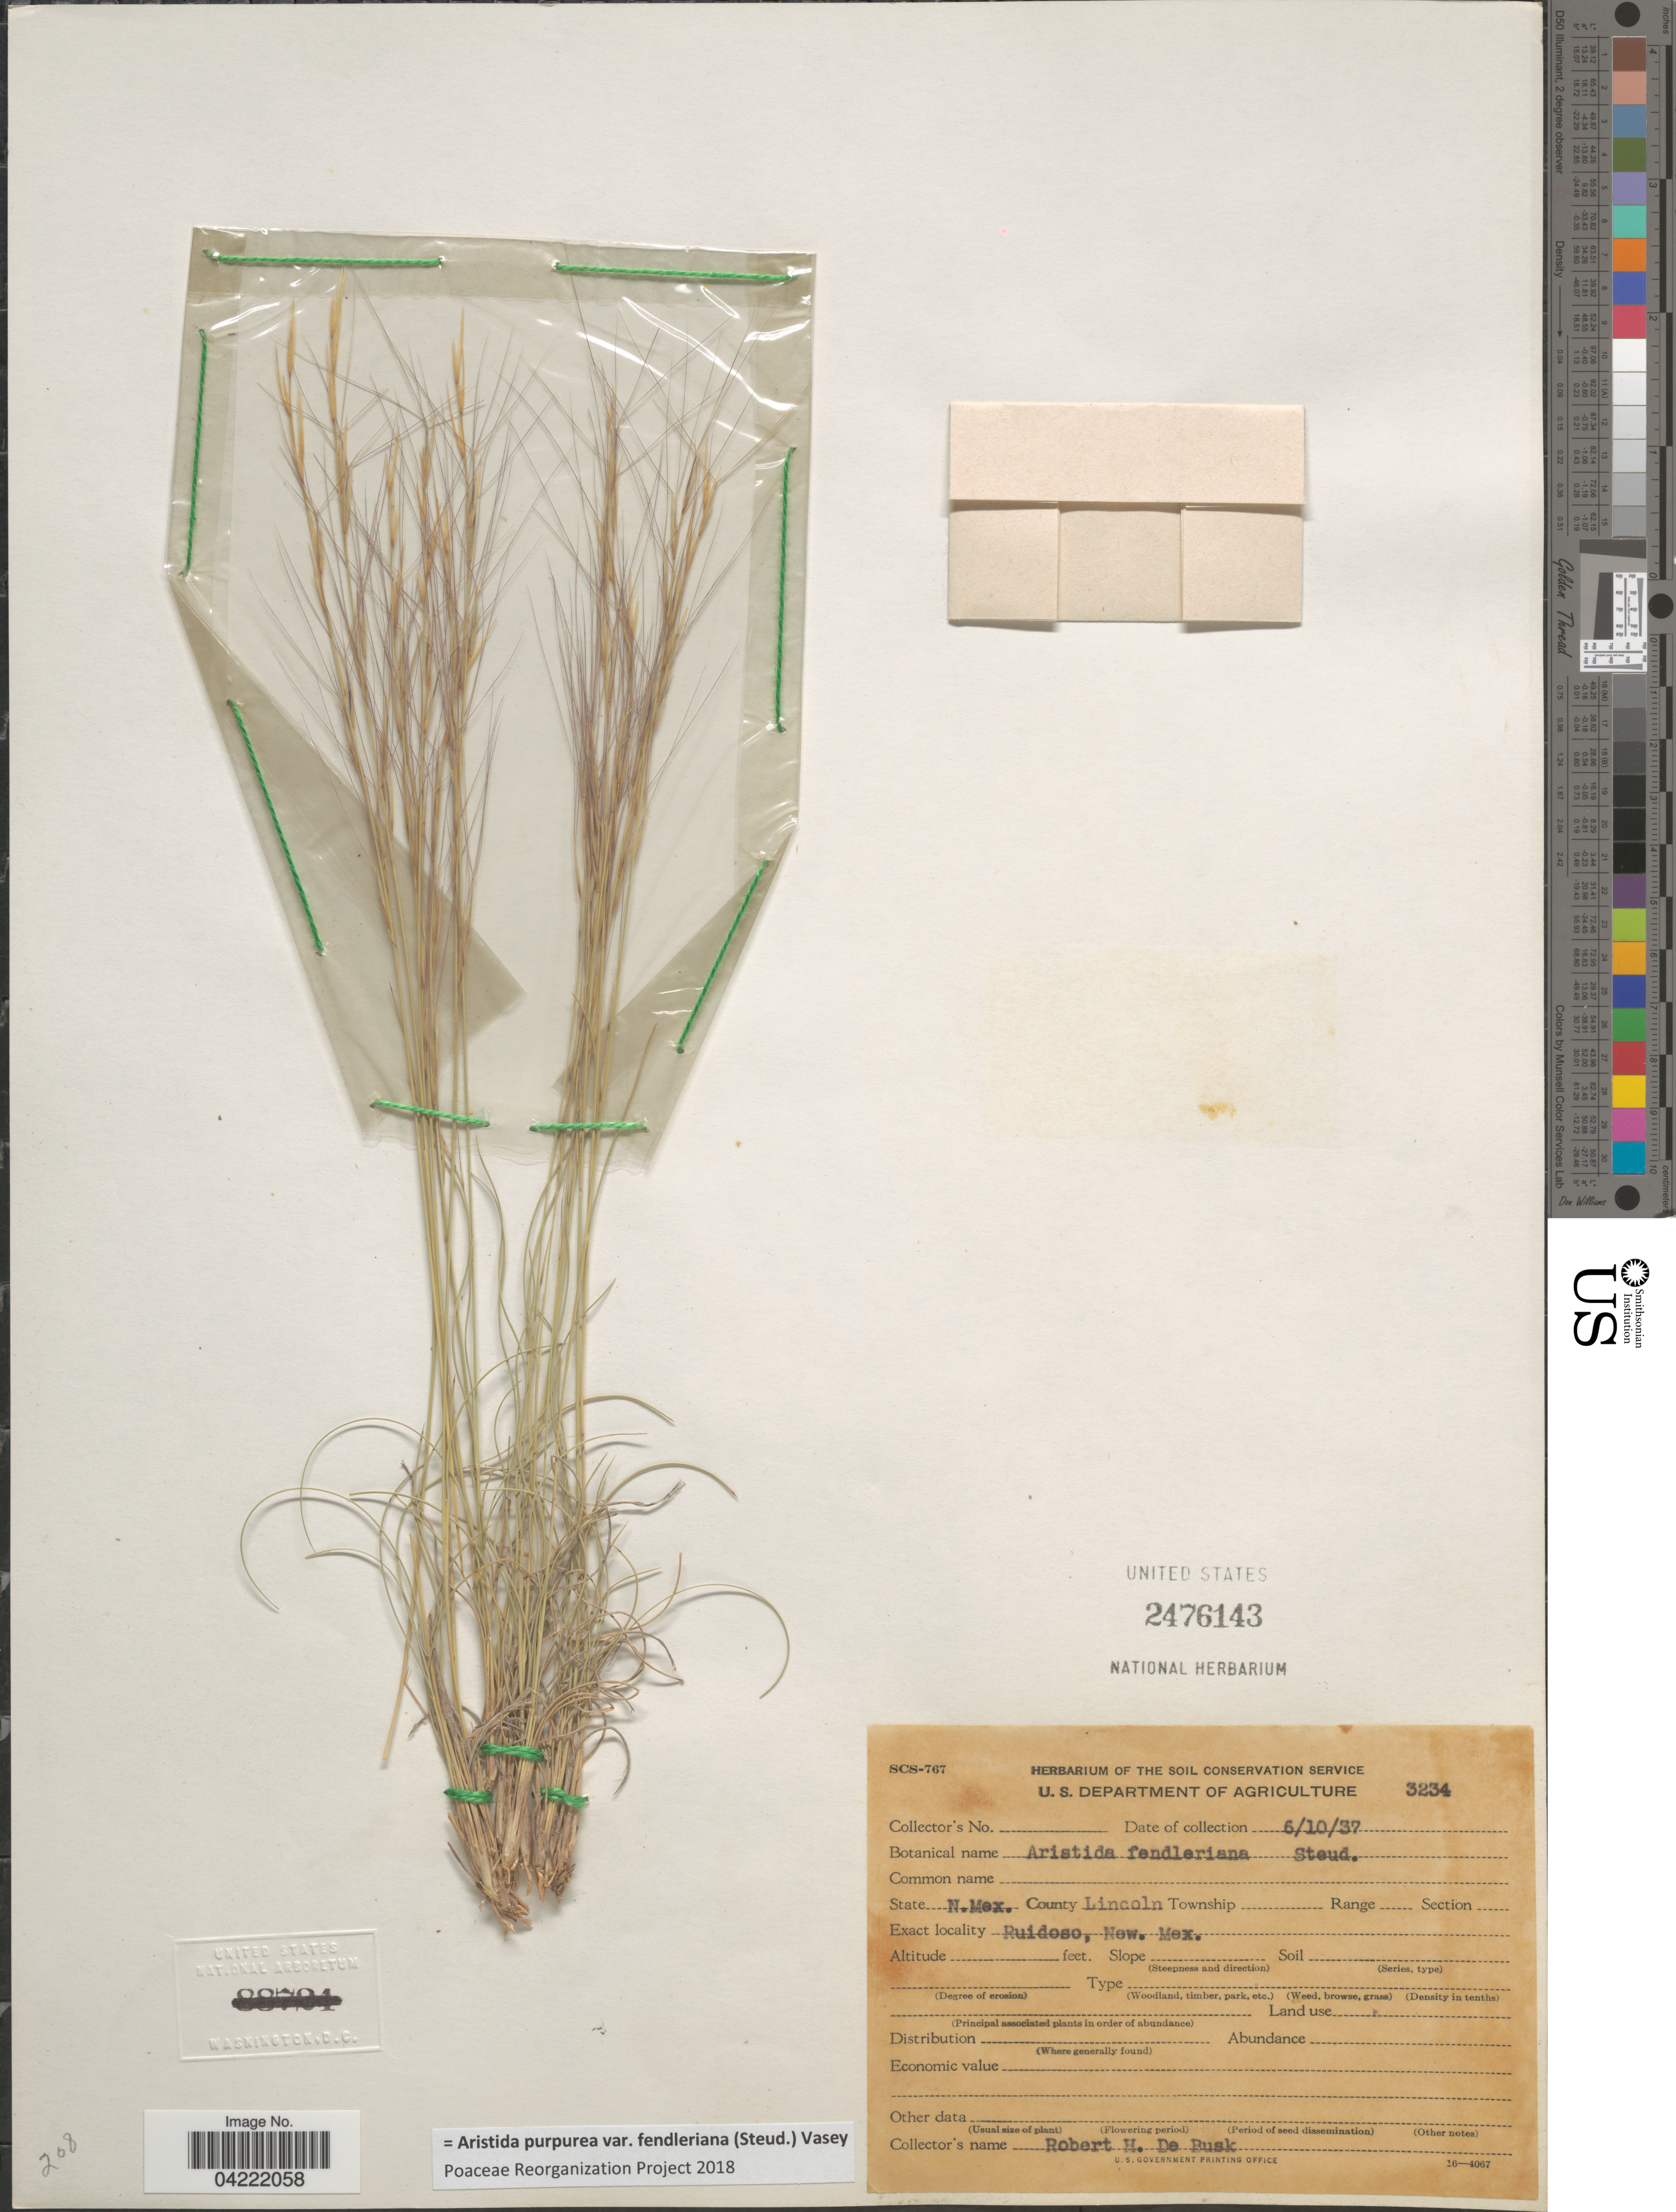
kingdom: Plantae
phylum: Tracheophyta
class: Liliopsida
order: Poales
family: Poaceae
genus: Aristida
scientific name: Aristida purpurea var. fendleriana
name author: (Steud.) Vasey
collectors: R. De Busk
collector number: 3234?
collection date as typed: Transcribed d/m/y: 10/6/37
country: United States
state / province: New Mexico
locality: County Lincoln. Ruidoso.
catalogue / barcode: US 2476143